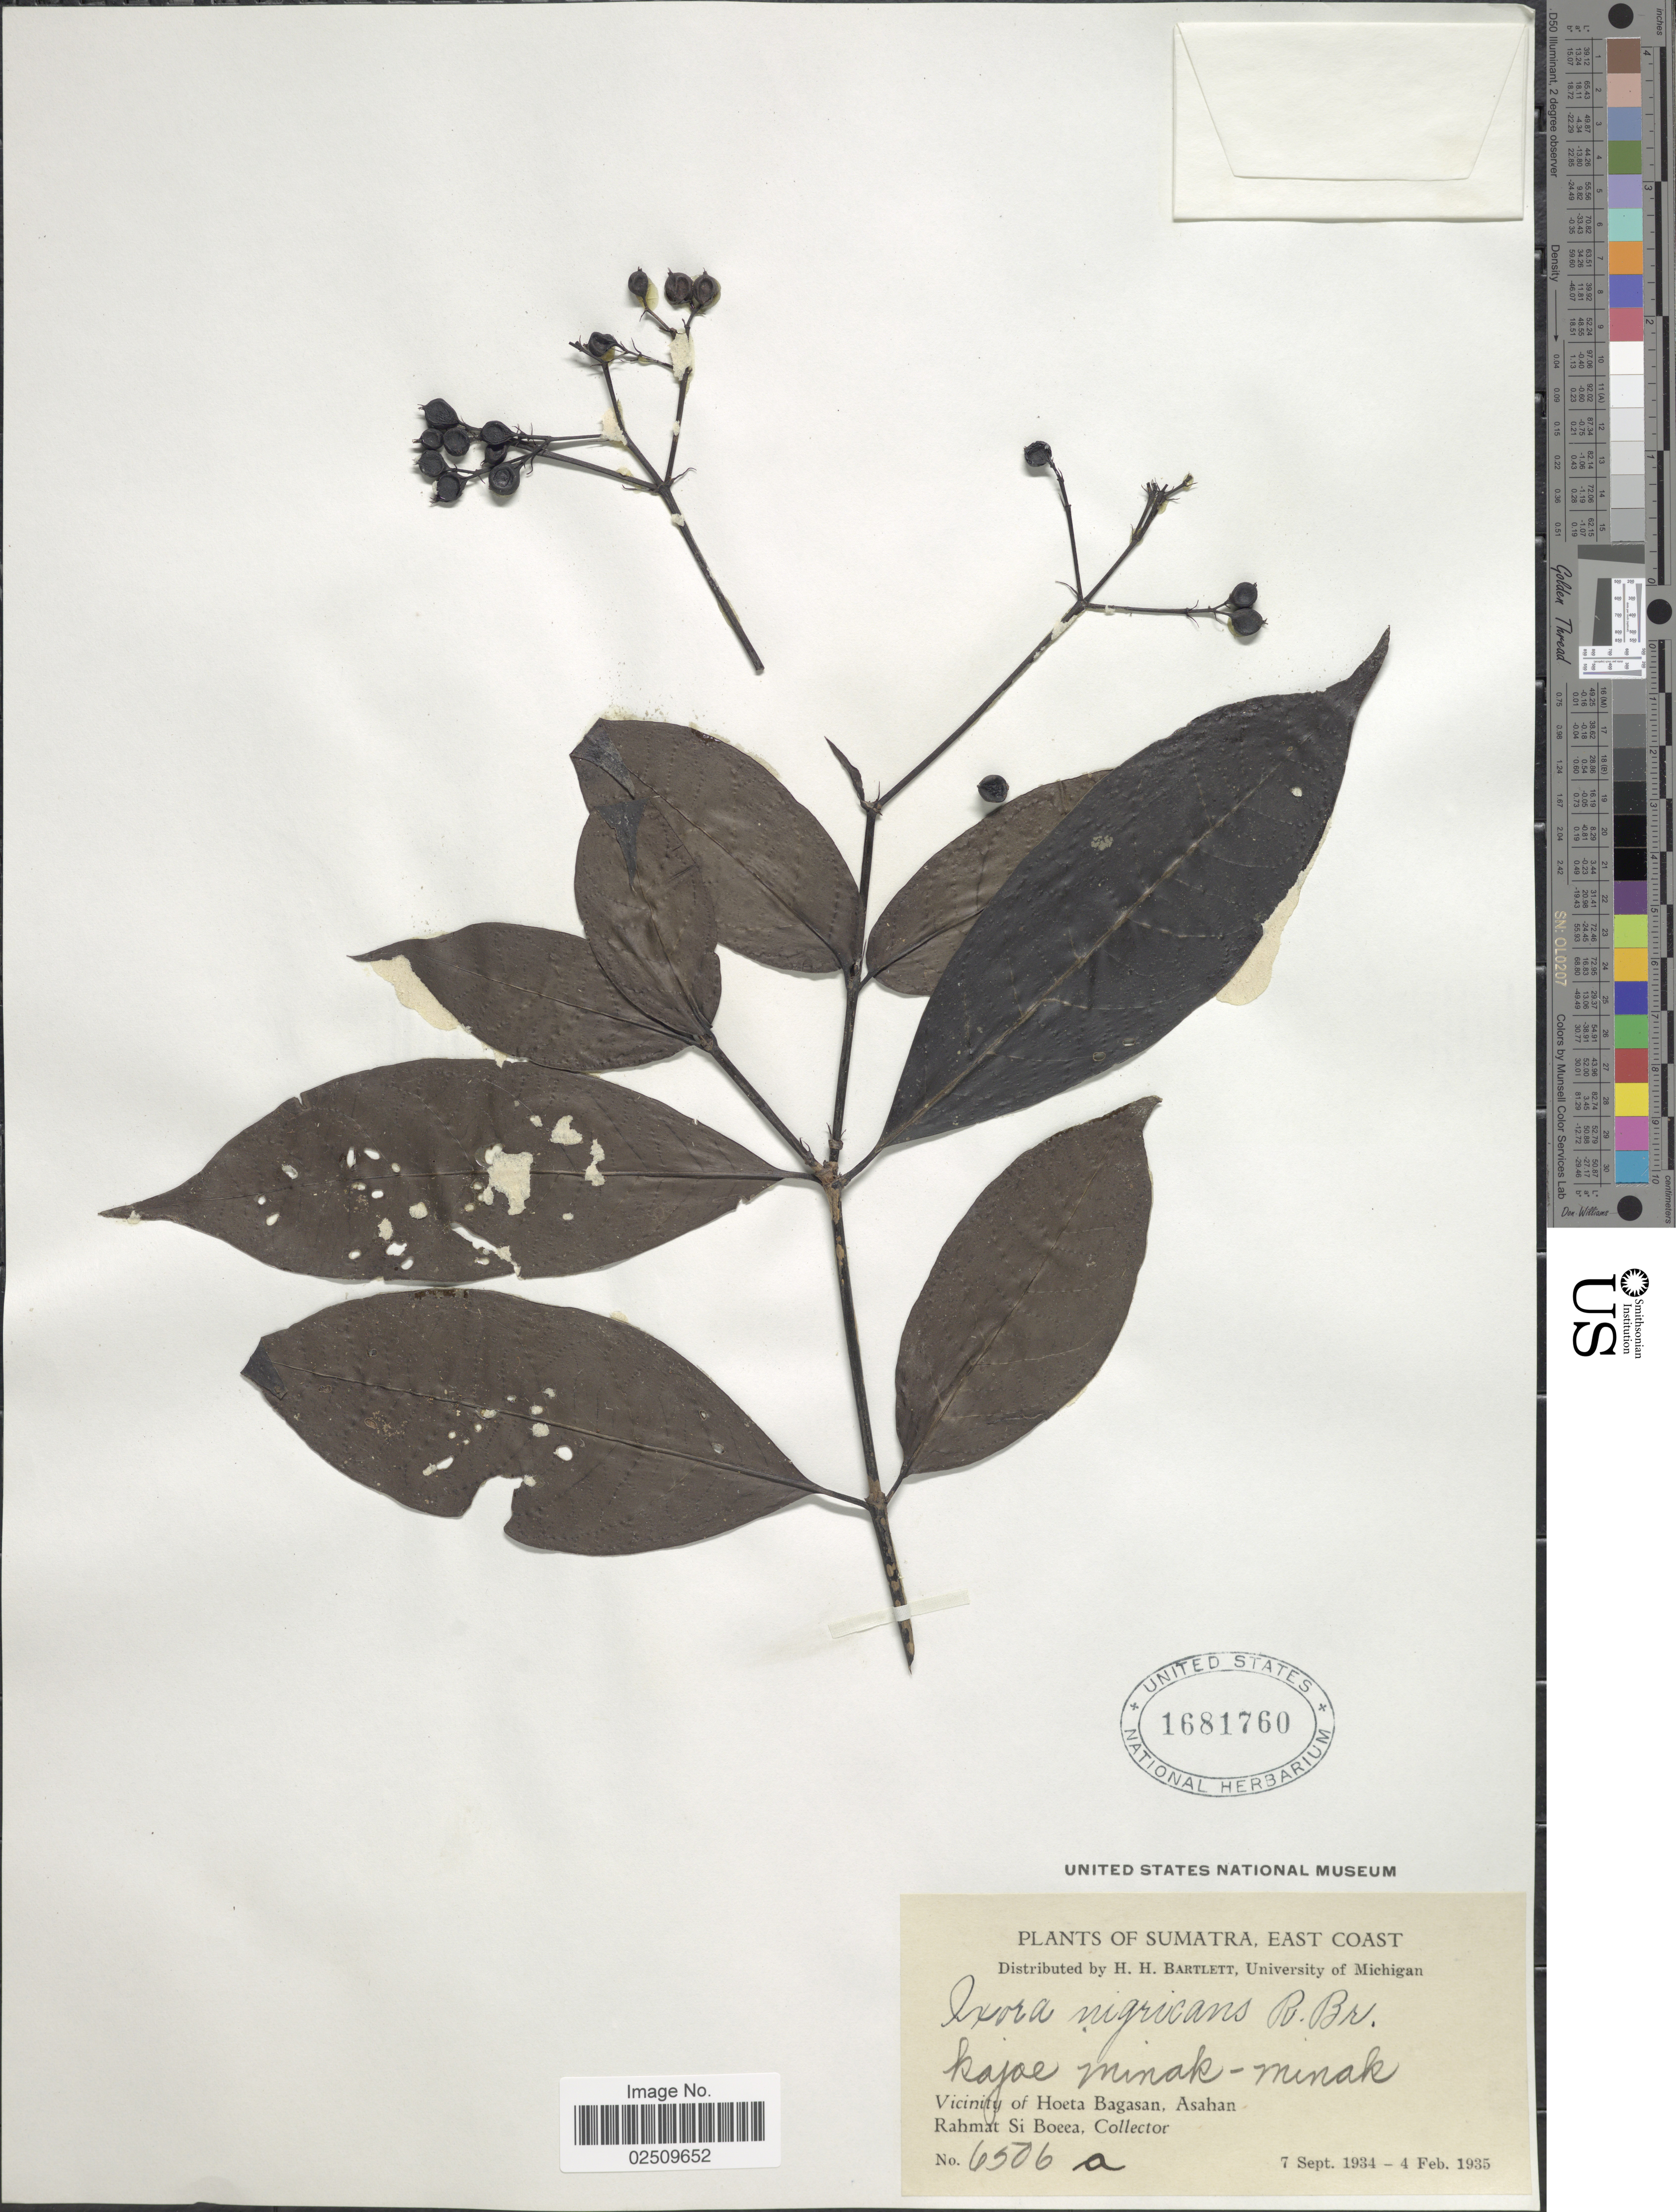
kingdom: Plantae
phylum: Tracheophyta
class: Magnoliopsida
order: Gentianales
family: Rubiaceae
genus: Ixora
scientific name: Ixora nigricans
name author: R. Br. ex Wight & Arn.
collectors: Rahmat Si Boeea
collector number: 6506a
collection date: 1934-09-07/1935-02-04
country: Indonesia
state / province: Sumatra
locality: East Coast, kajoe minak-minak, Vicinity of Hoeta Bagasan, Asahan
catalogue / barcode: US 1681760